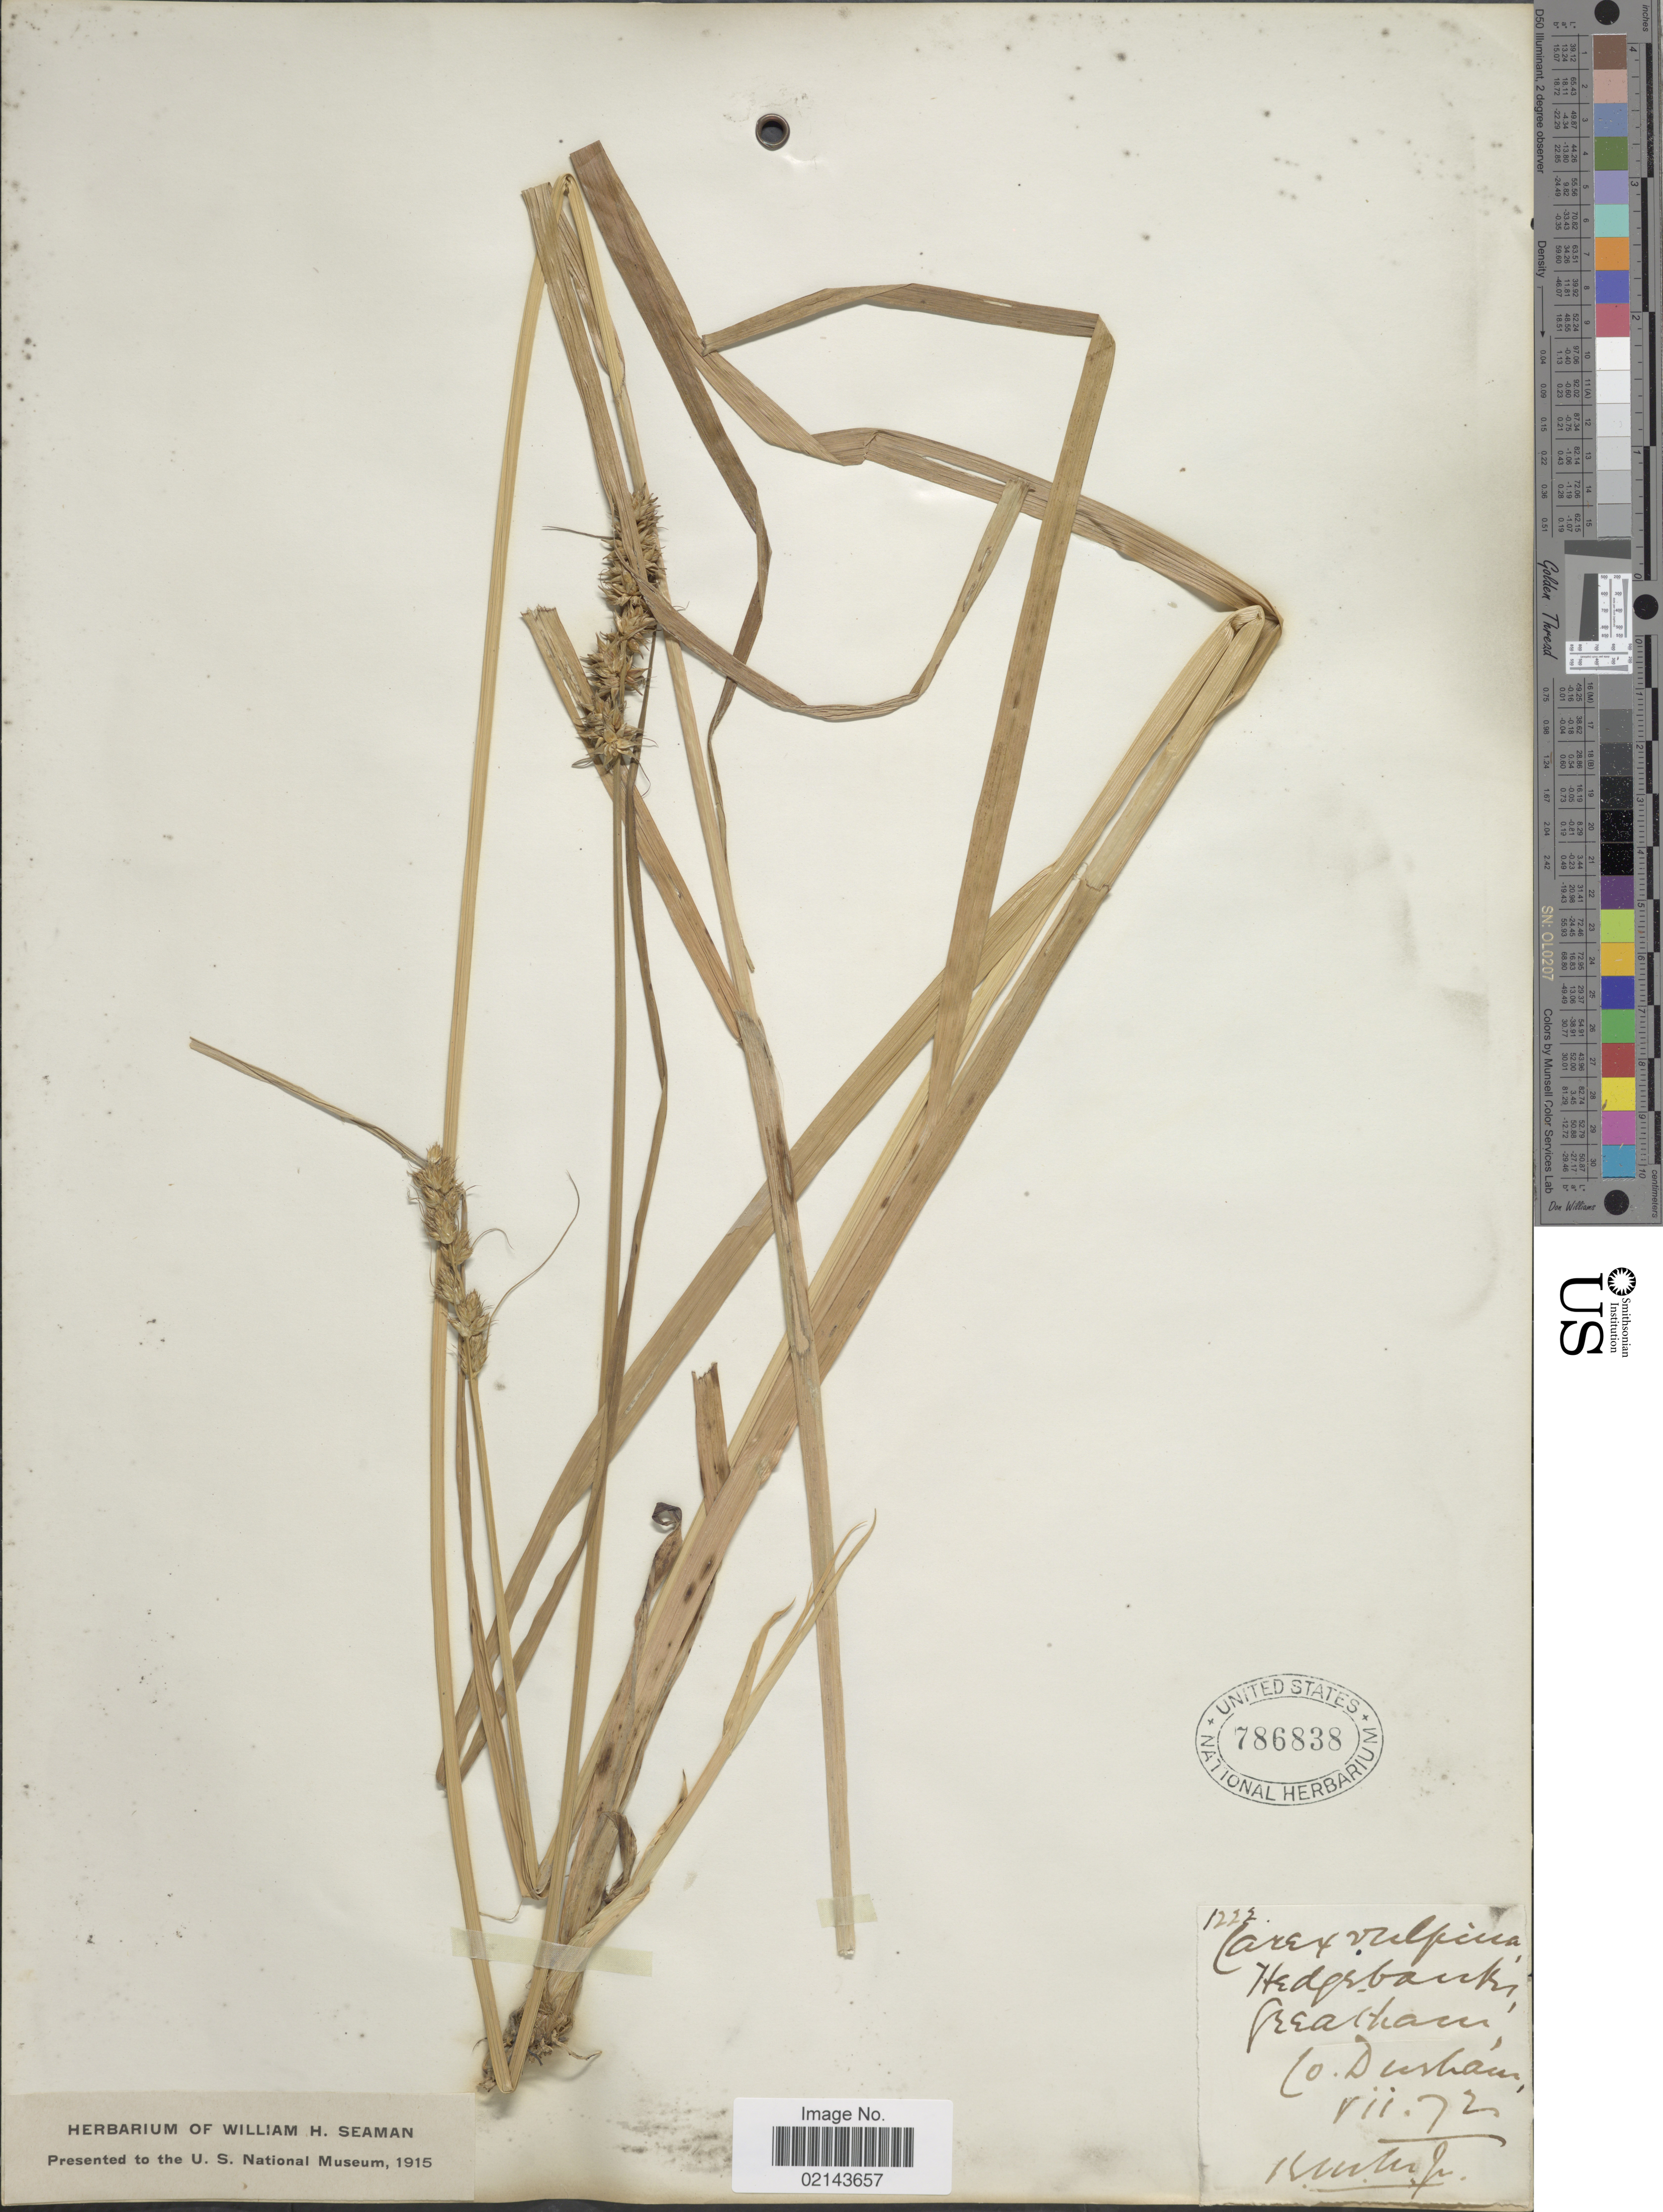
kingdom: Plantae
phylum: Tracheophyta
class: Liliopsida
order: Poales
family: Cyperaceae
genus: Carex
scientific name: Carex vulpina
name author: L.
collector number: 1222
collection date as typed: Transcribed d/m/y: /7/72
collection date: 1872-07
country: United Kingdom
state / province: England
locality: Hedge banks Seaham Co. Durham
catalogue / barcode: US 786838